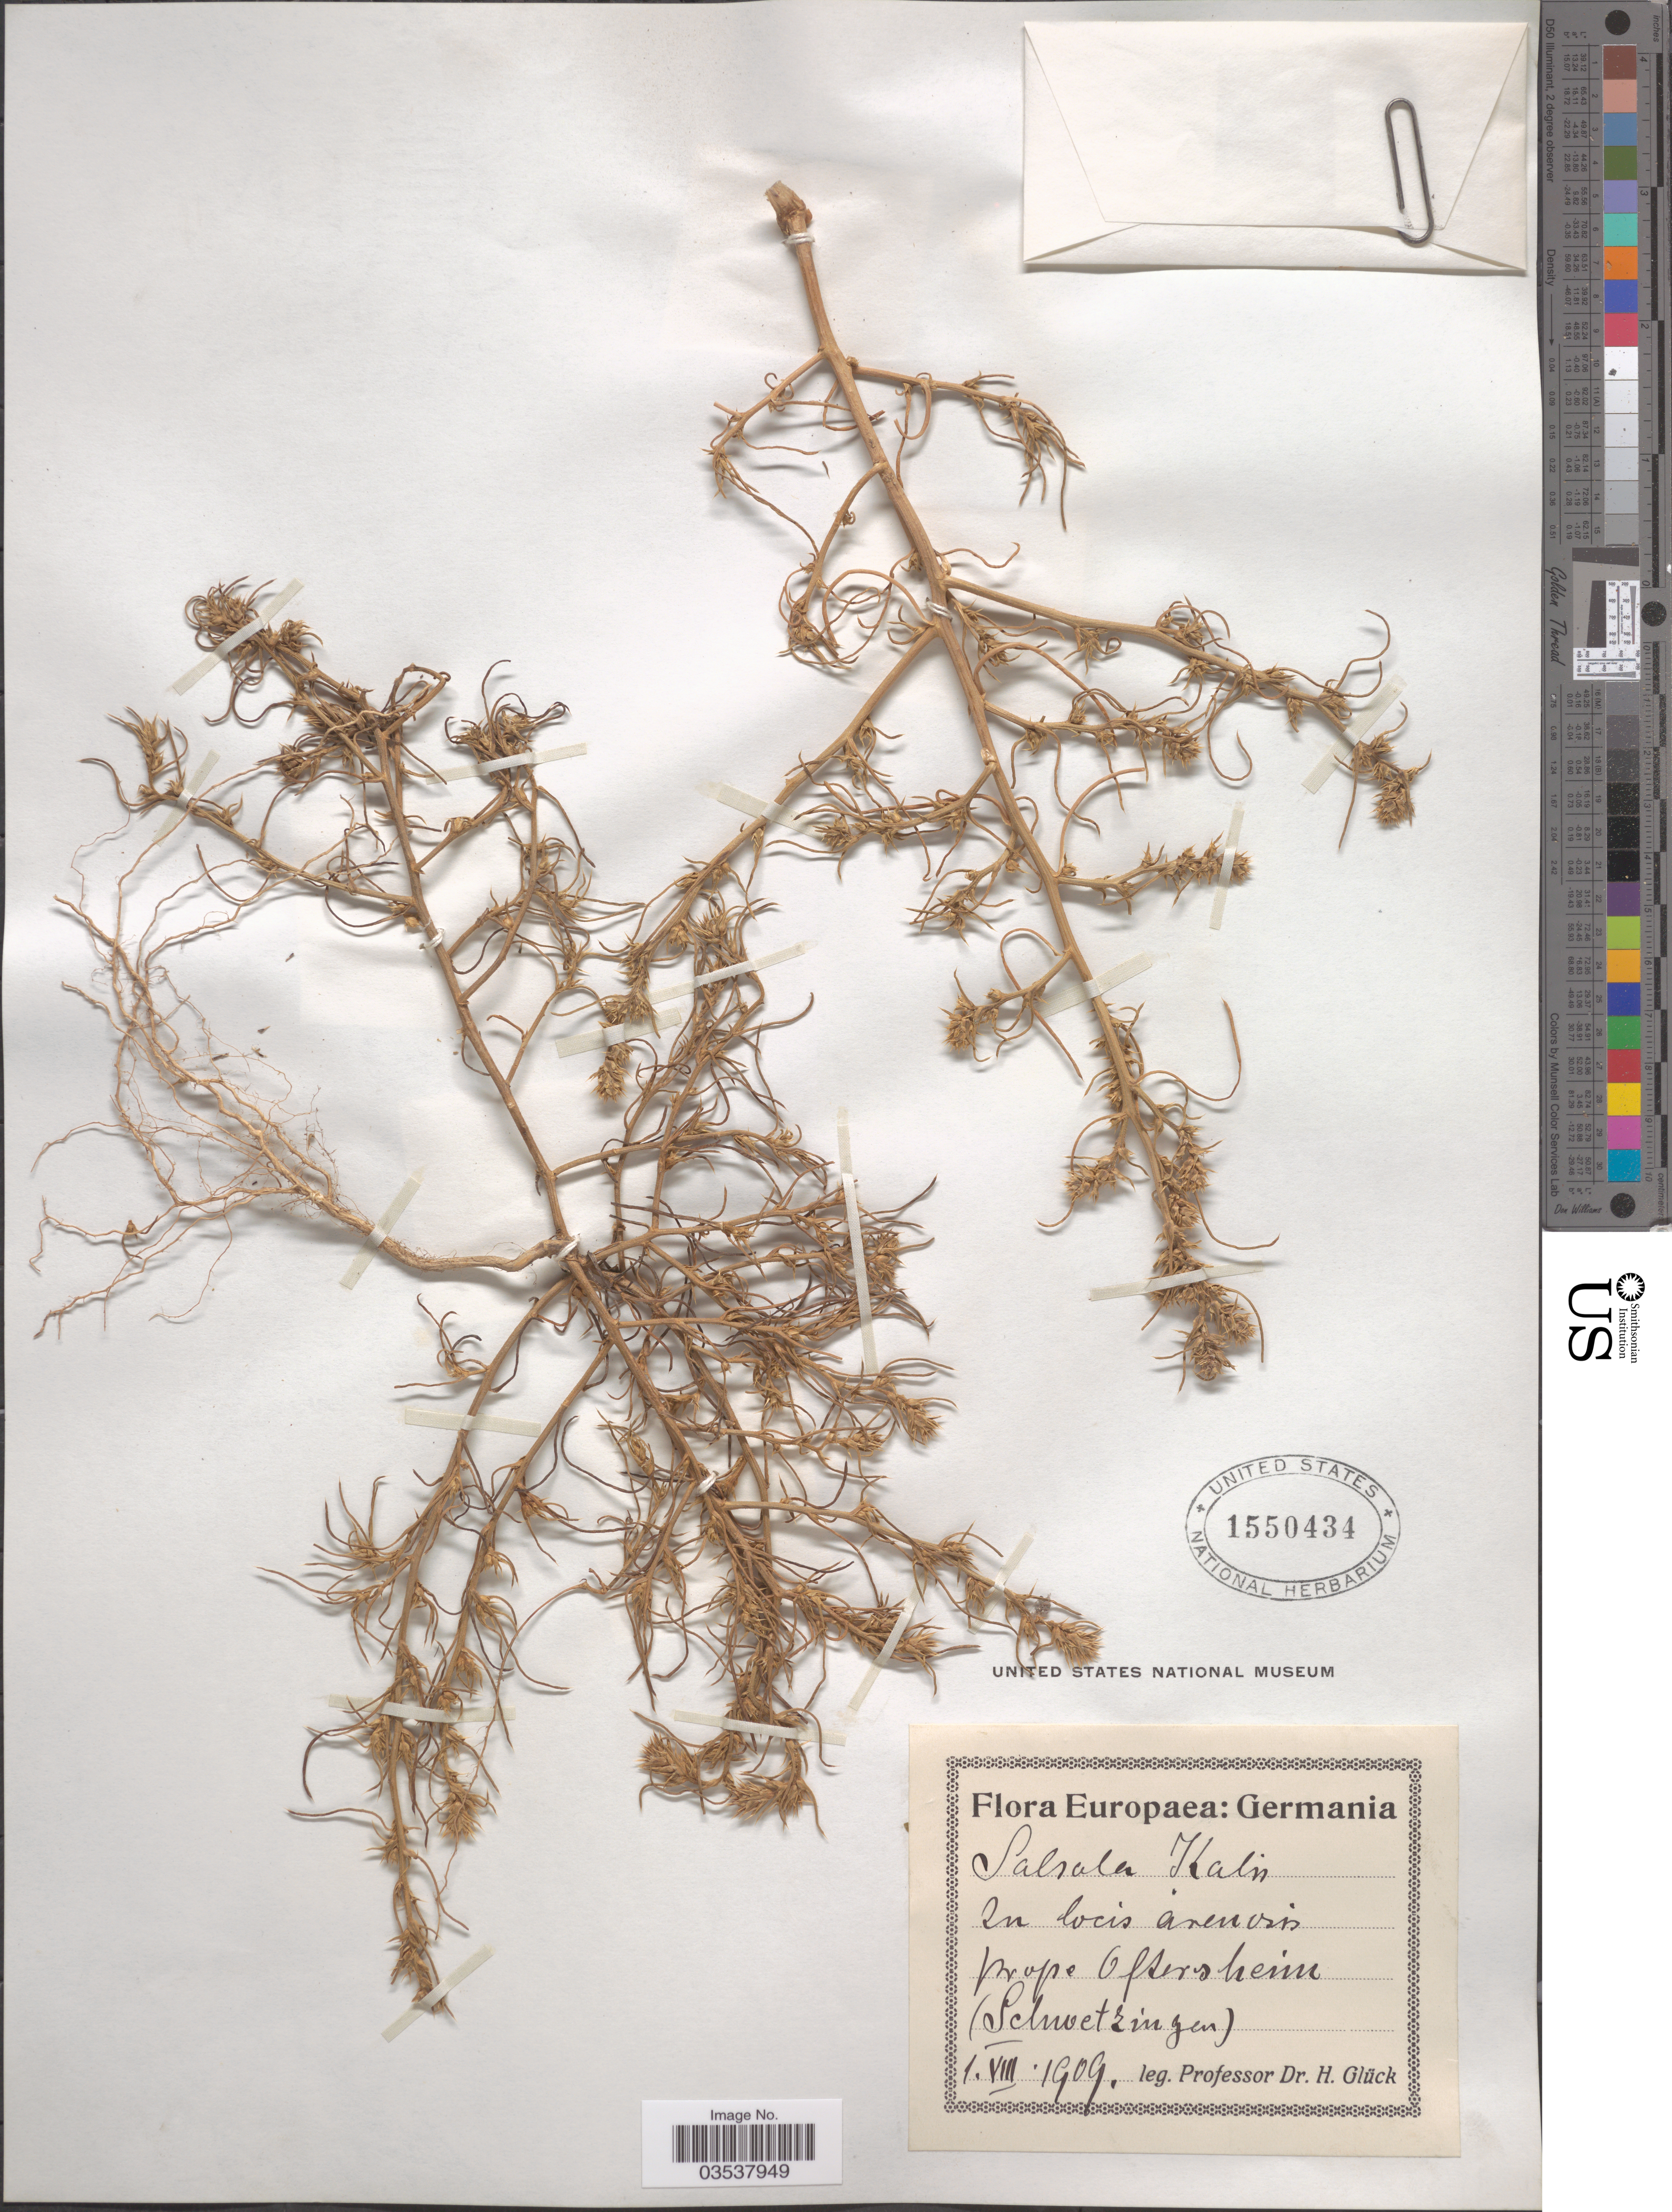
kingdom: Plantae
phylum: Tracheophyta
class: Magnoliopsida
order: Caryophyllales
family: Amaranthaceae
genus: Salsola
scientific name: Salsola kali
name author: L.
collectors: H. Glück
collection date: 1909-08-01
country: Germany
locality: In locis arenosis prope Oftersheim (Schwetzingen).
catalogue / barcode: US 1550434